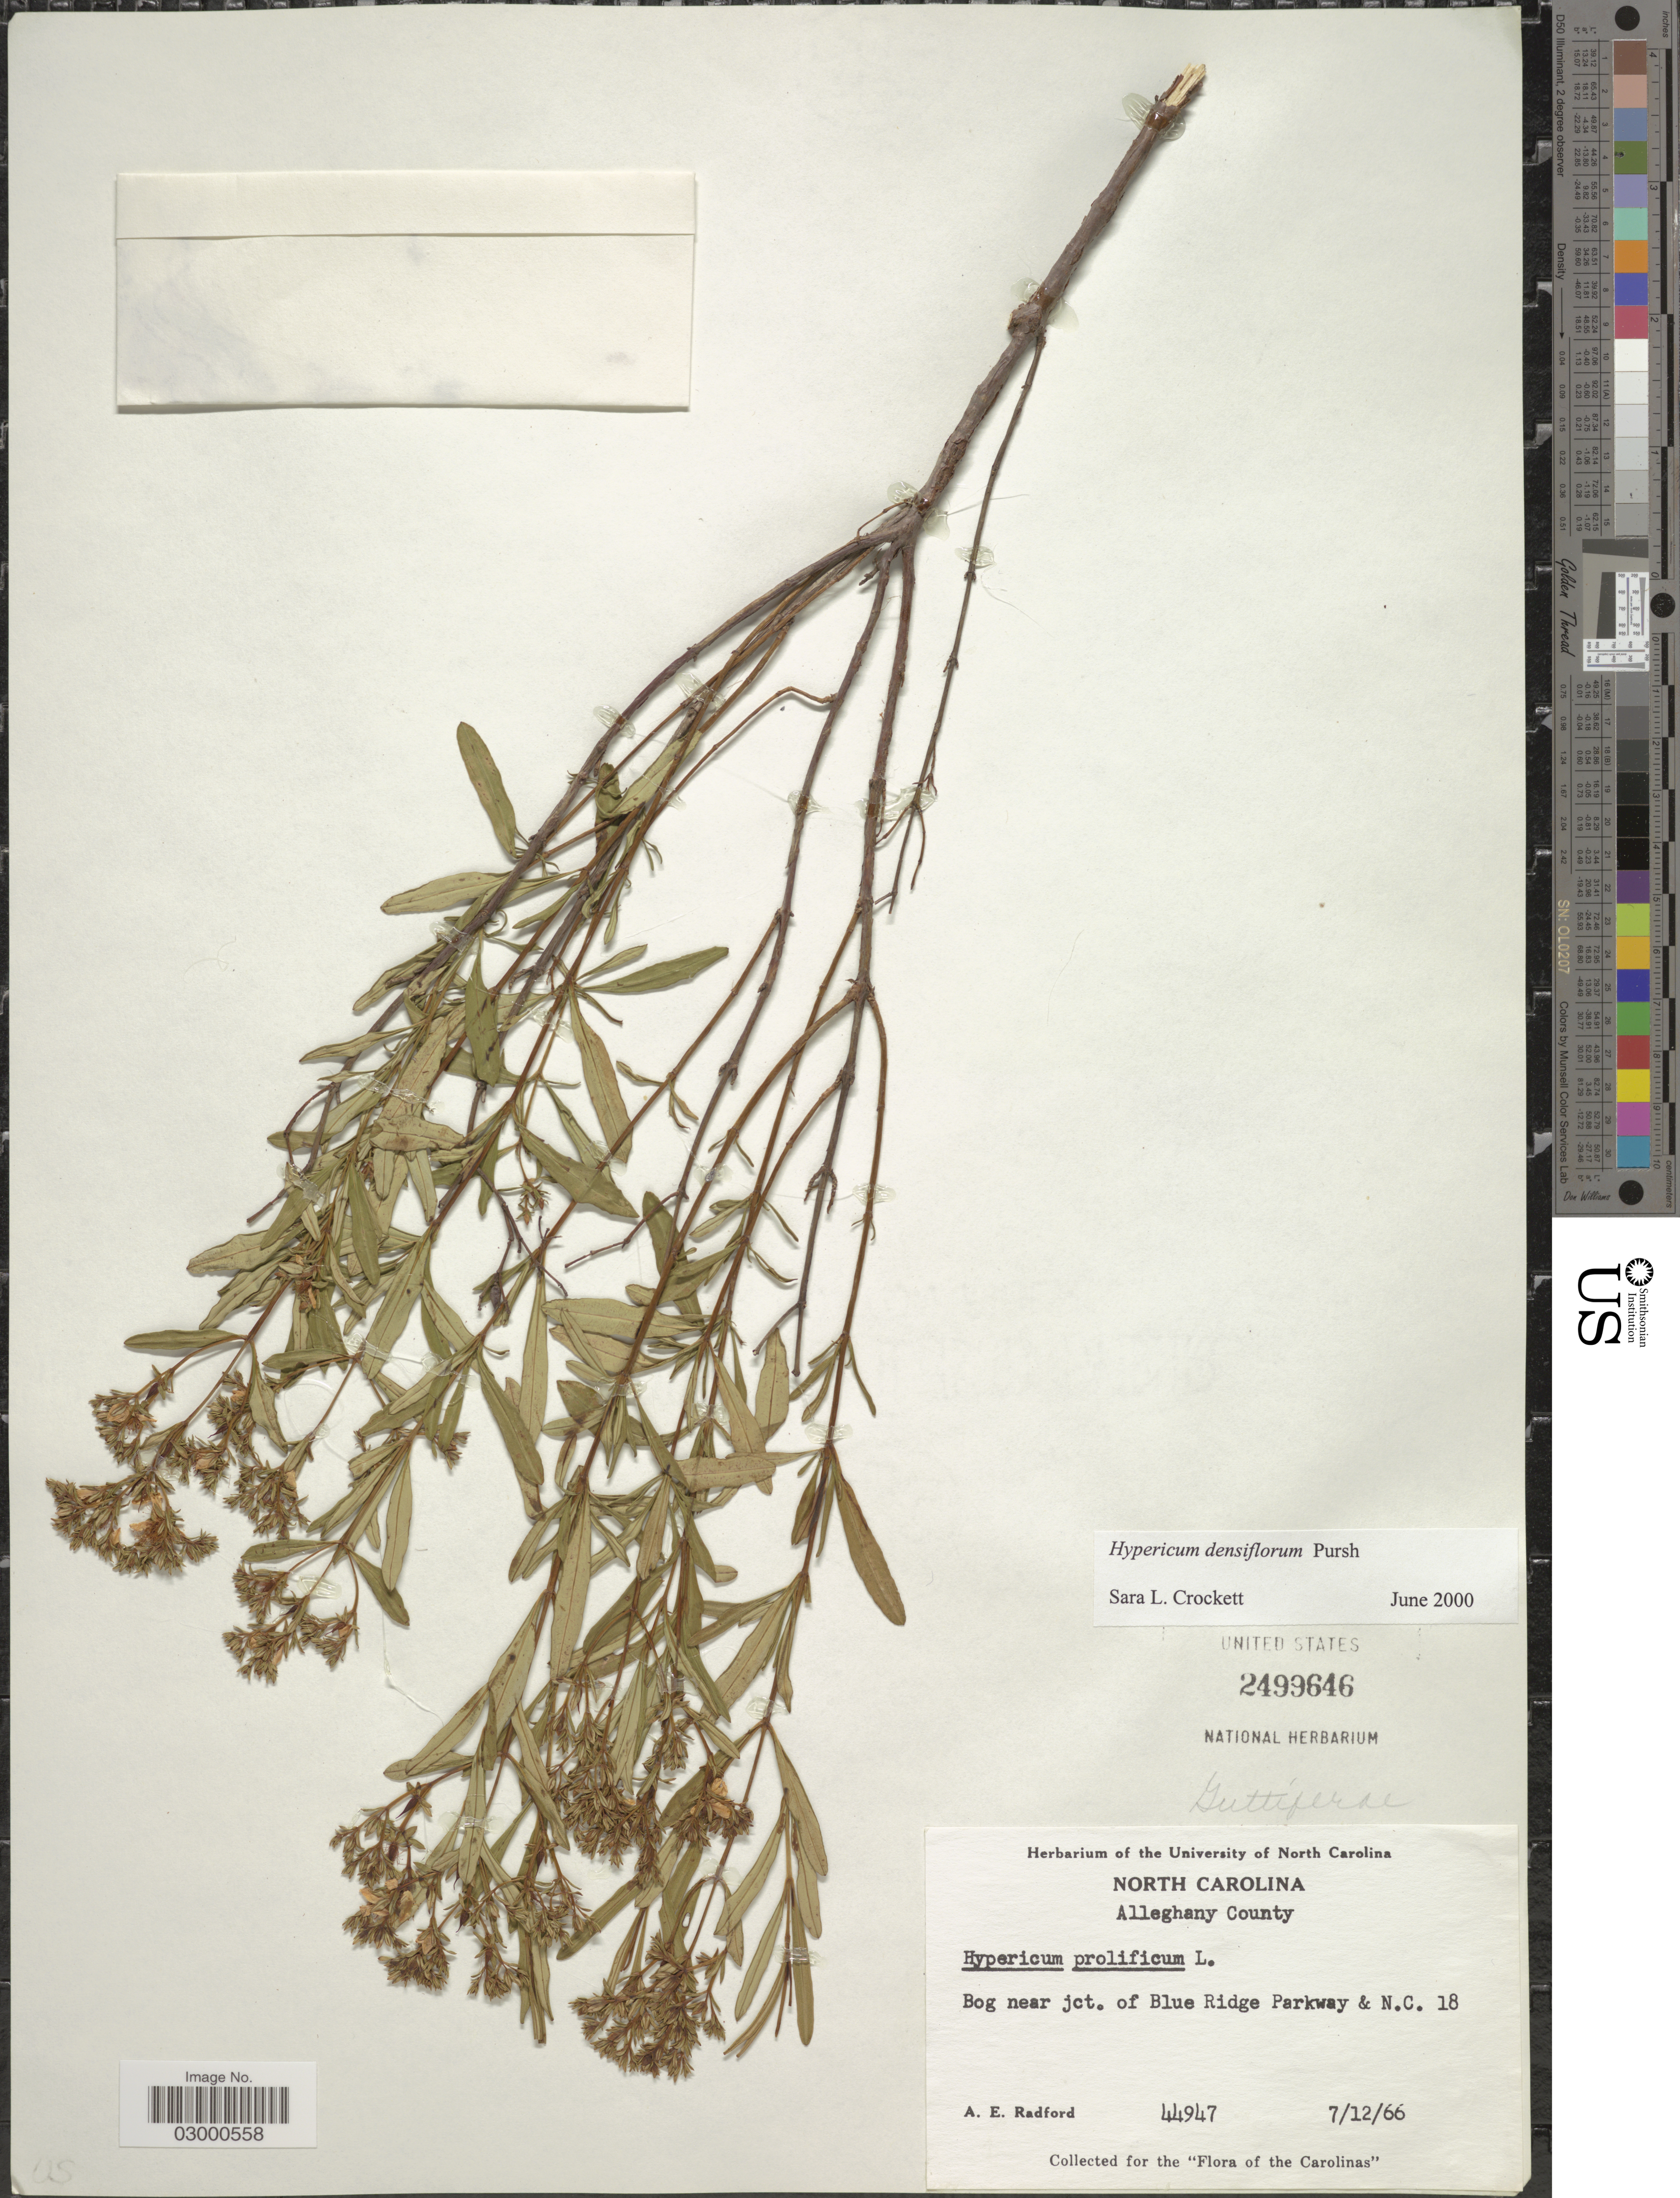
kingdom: Plantae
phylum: Tracheophyta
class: Magnoliopsida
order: Malpighiales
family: Hypericaceae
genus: Hypericum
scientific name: Hypericum densiflorum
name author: Pursh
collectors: A. E. Radford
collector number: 44947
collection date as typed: Transcribed d/m/y: 12/7/66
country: United States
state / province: North Carolina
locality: Alleghany County, Bog near jct. of Blue Ridge Parkway & N.C. 18.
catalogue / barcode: US 2499646